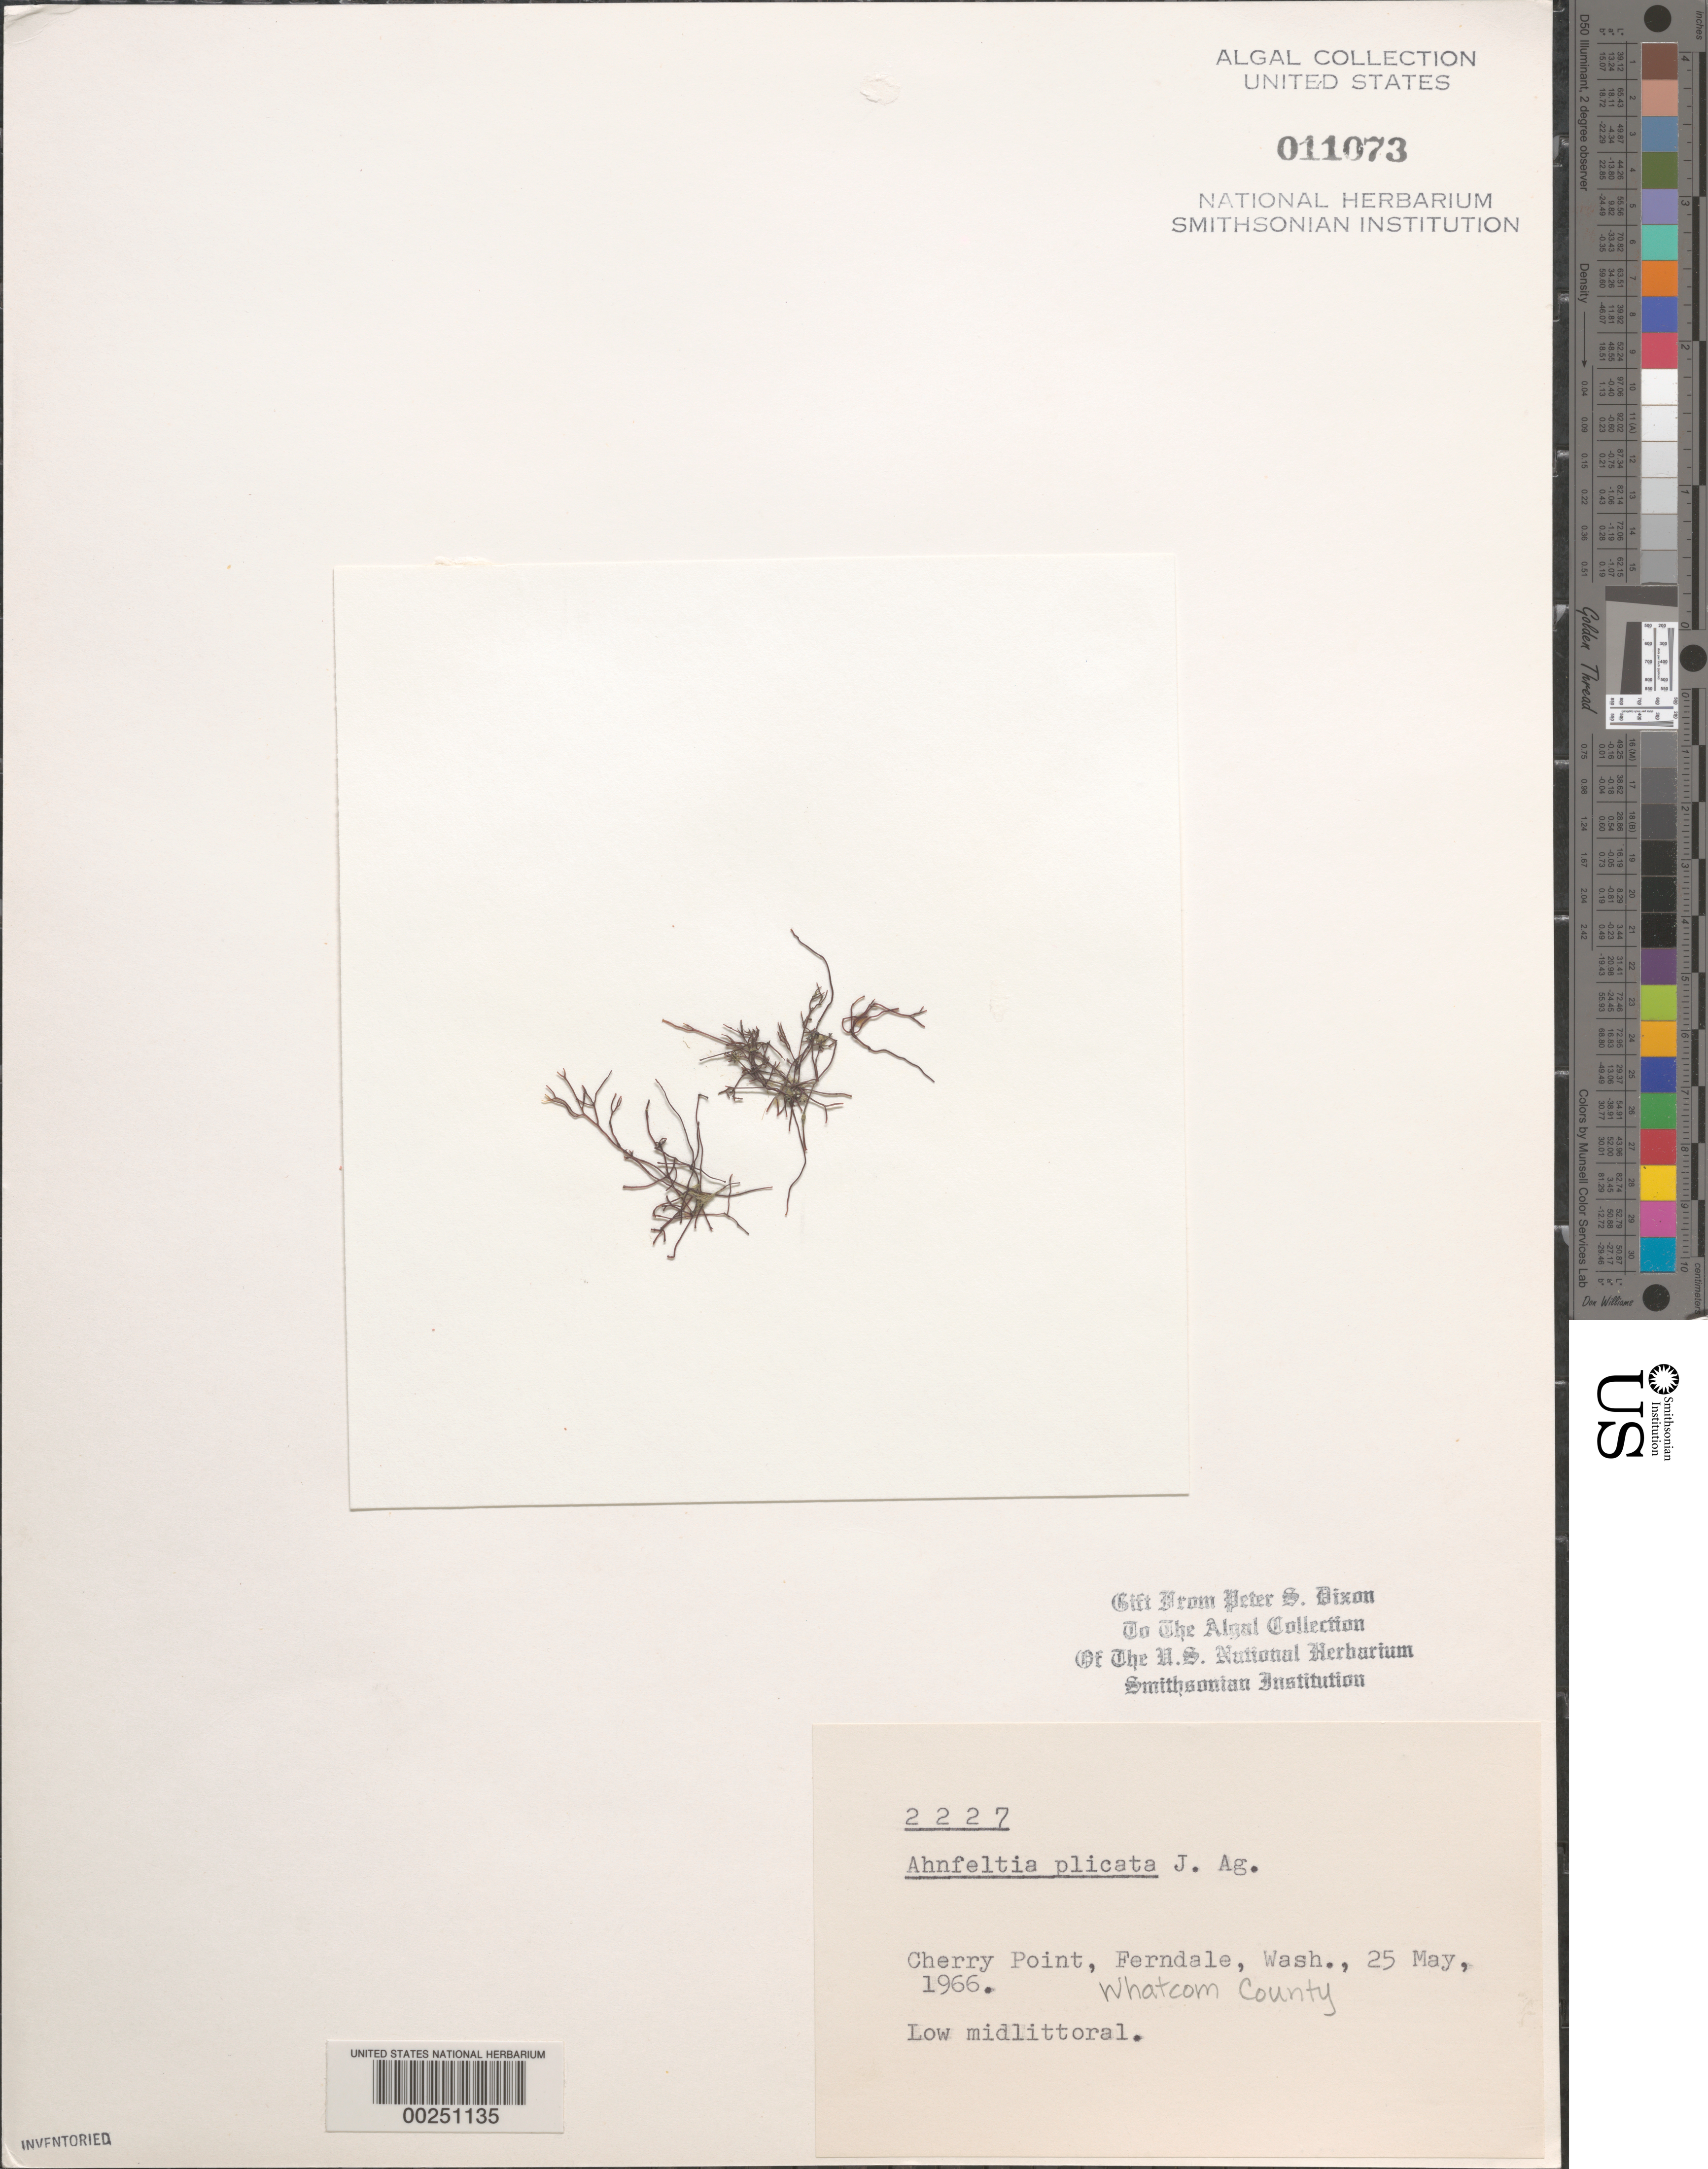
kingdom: Plantae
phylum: Rhodophyta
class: Florideophyceae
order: Ahnfeltiales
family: Ahnfeltiaceae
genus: Ahnfeltia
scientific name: Ahnfeltia plicata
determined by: Dixon, P. S.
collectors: P. S. Dixon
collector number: PSD 2227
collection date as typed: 25 May 1966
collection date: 1966-05-25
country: United States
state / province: Washington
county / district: Whatcom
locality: Cherry Point, Ferndale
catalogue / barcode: US 11073